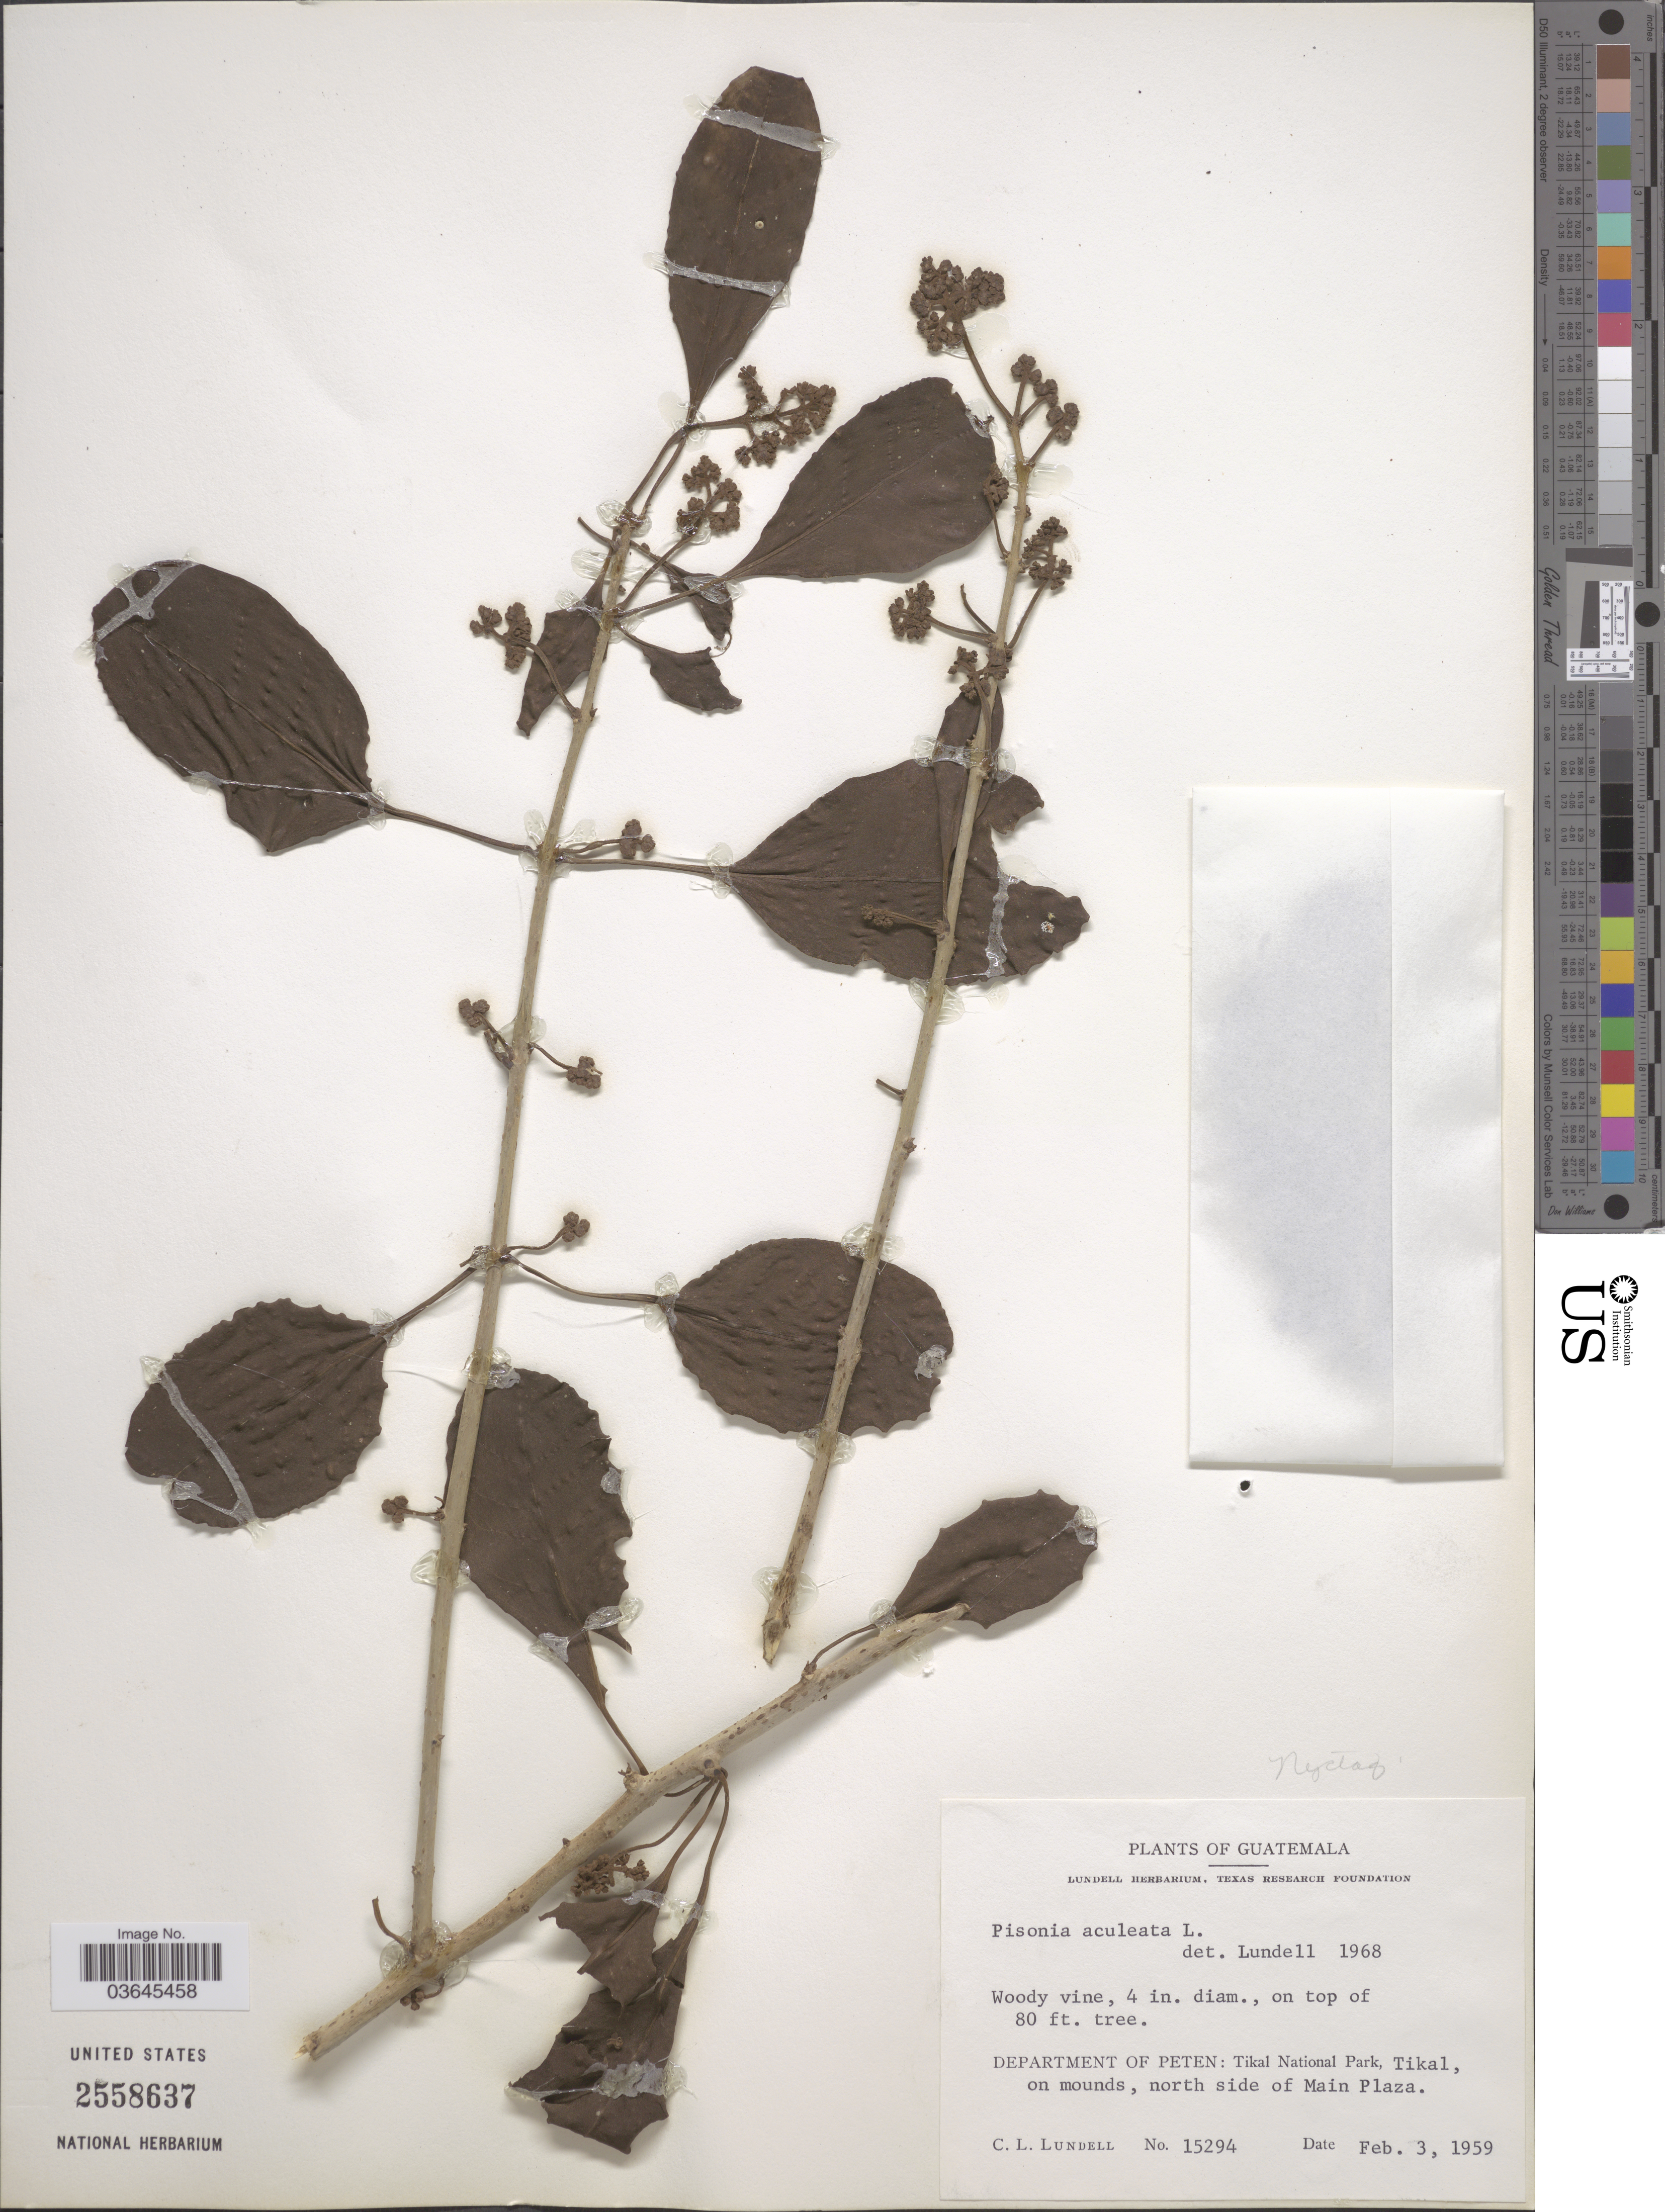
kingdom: Plantae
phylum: Tracheophyta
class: Magnoliopsida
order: Caryophyllales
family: Nyctaginaceae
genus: Pisonia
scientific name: Pisonia aculeata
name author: L.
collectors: C. L. Lundell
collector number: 15294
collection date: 1959-02-03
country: Guatemala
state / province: El Petén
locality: Department of Peten: Tikal National Park, Tikal, on mounds, north side of Main Plaza.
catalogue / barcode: US 2558637